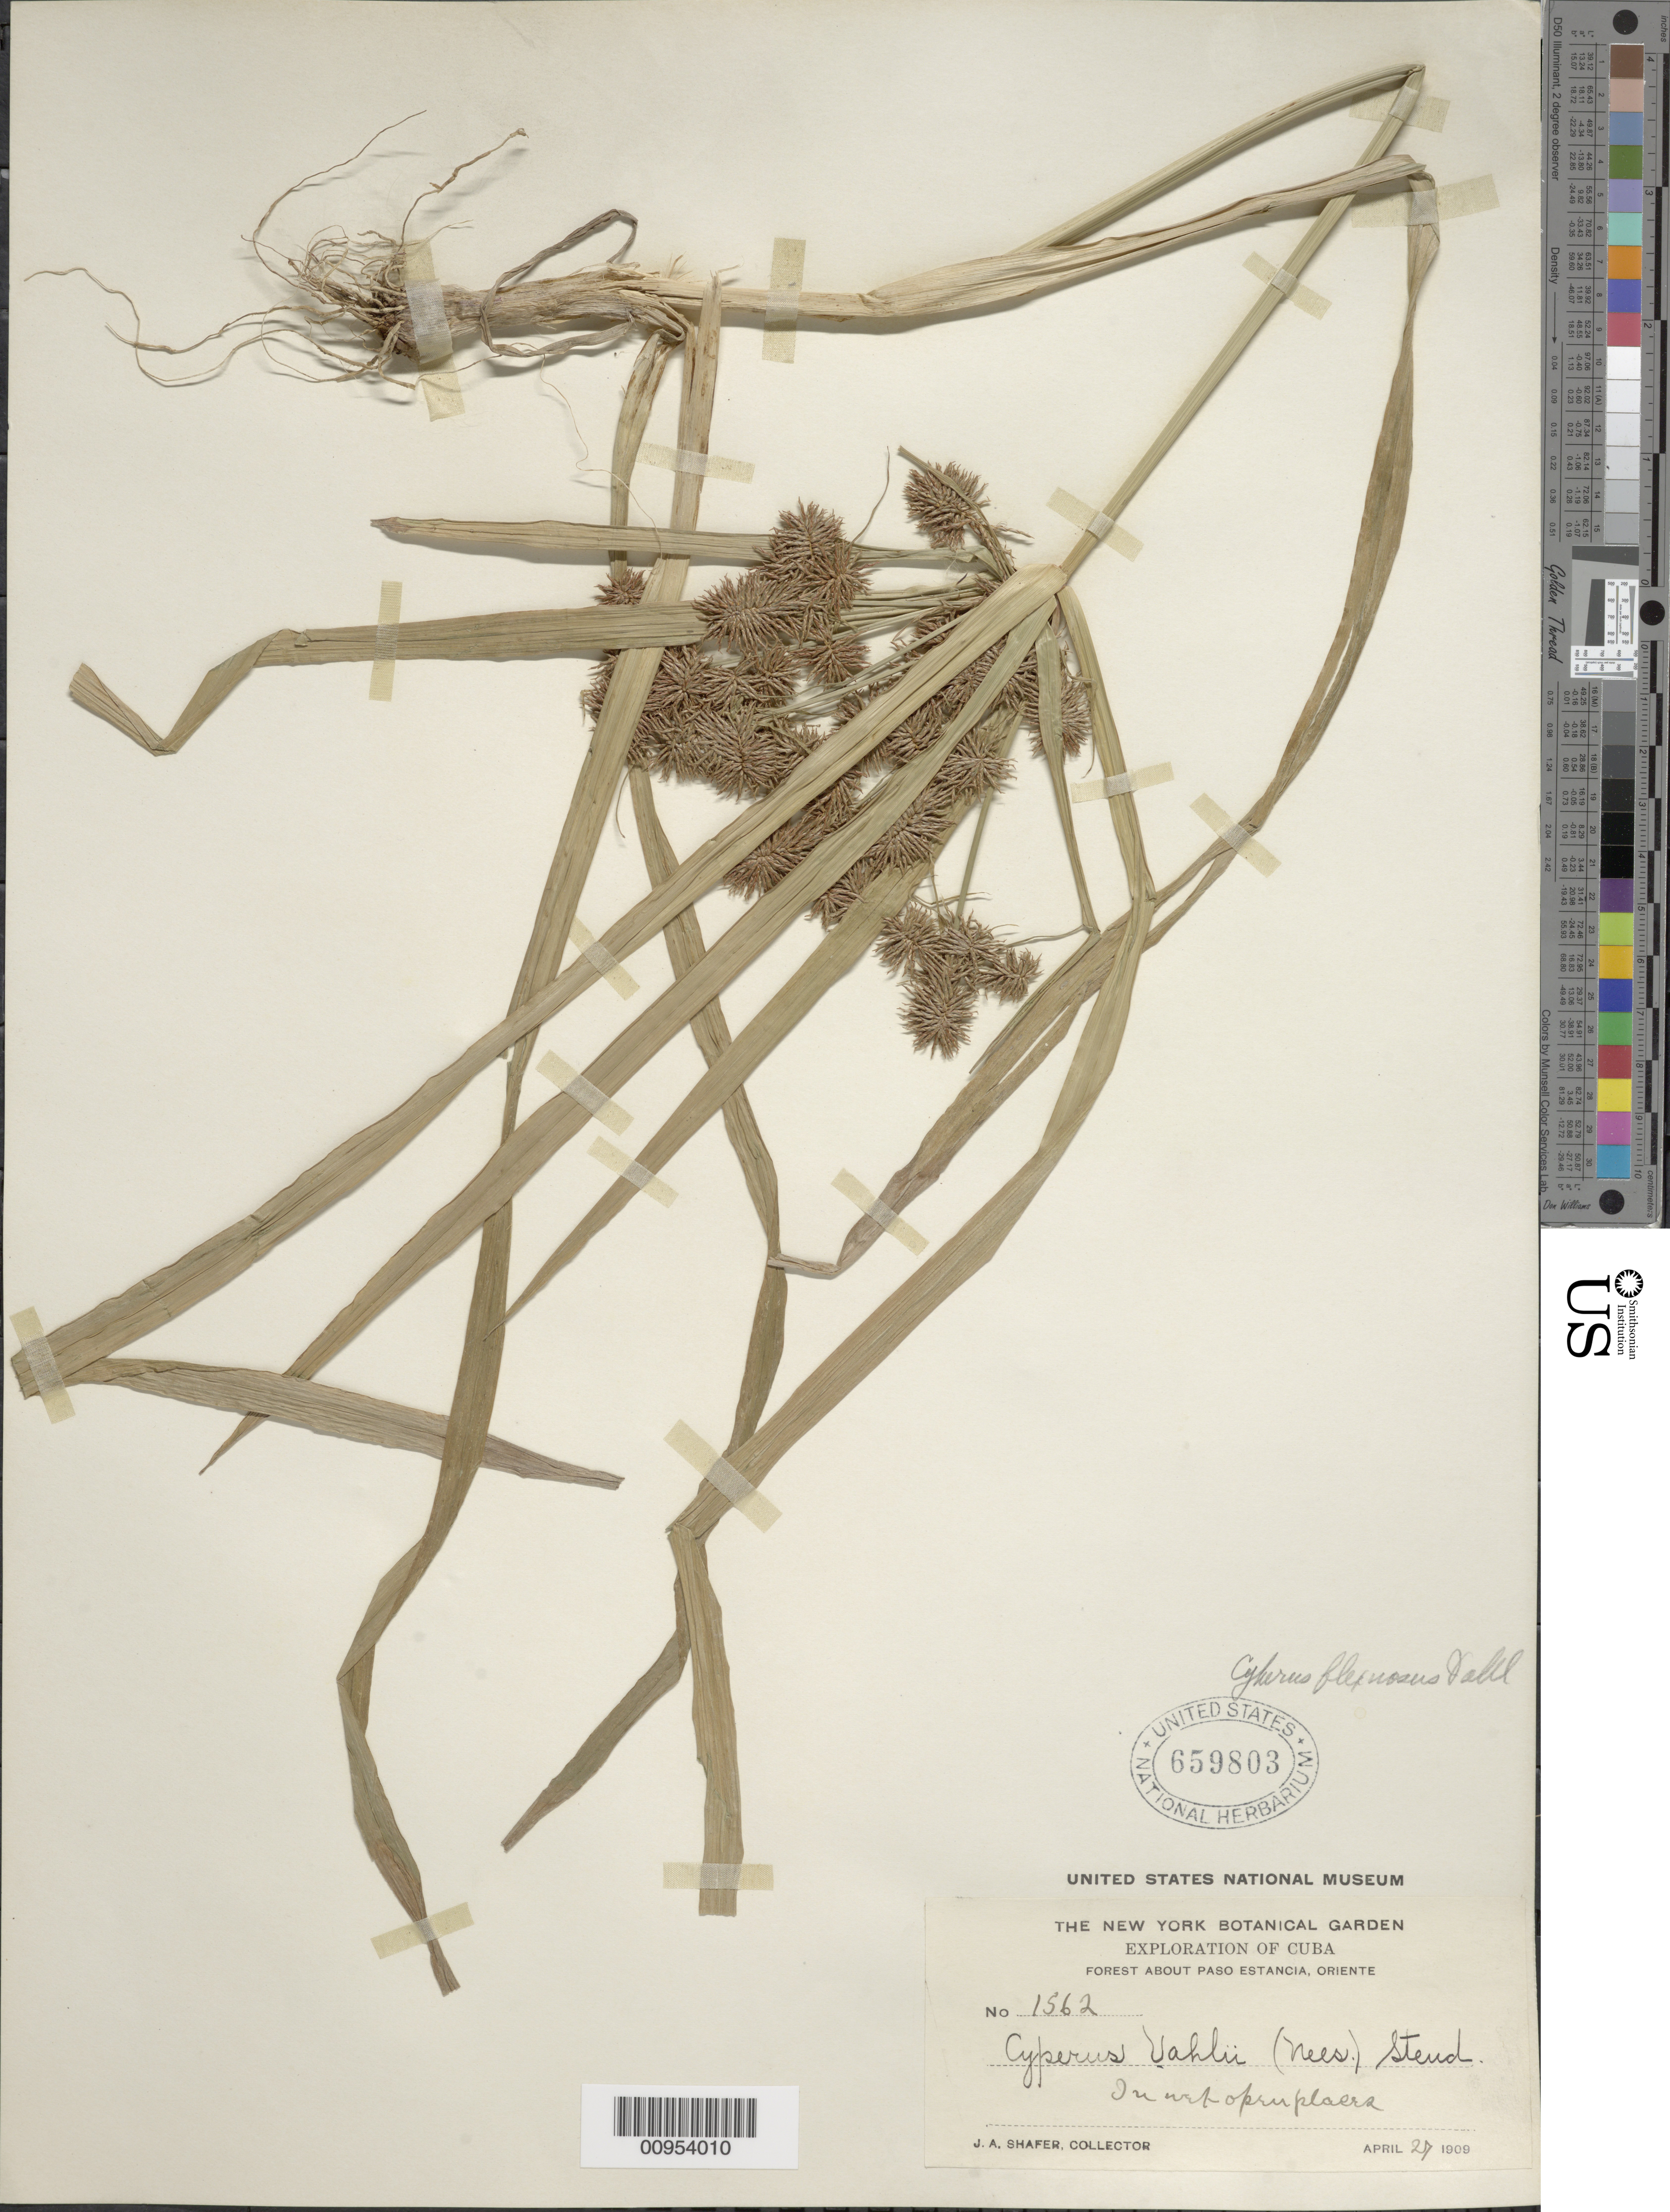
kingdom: Plantae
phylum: Tracheophyta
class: Liliopsida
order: Poales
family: Cyperaceae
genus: Cyperus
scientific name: Cyperus ferax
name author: Rich.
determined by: Strong, Mark T., (BOT), Smithsonian Institution - National Museum of Natural History (UNITED STATES)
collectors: J. A. Shafer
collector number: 1562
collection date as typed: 27 Apr 1909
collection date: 1909-04-27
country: Cuba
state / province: Granma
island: Cuba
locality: Forest about Paso Estancia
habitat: In wet open places in forest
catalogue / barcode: US 659803